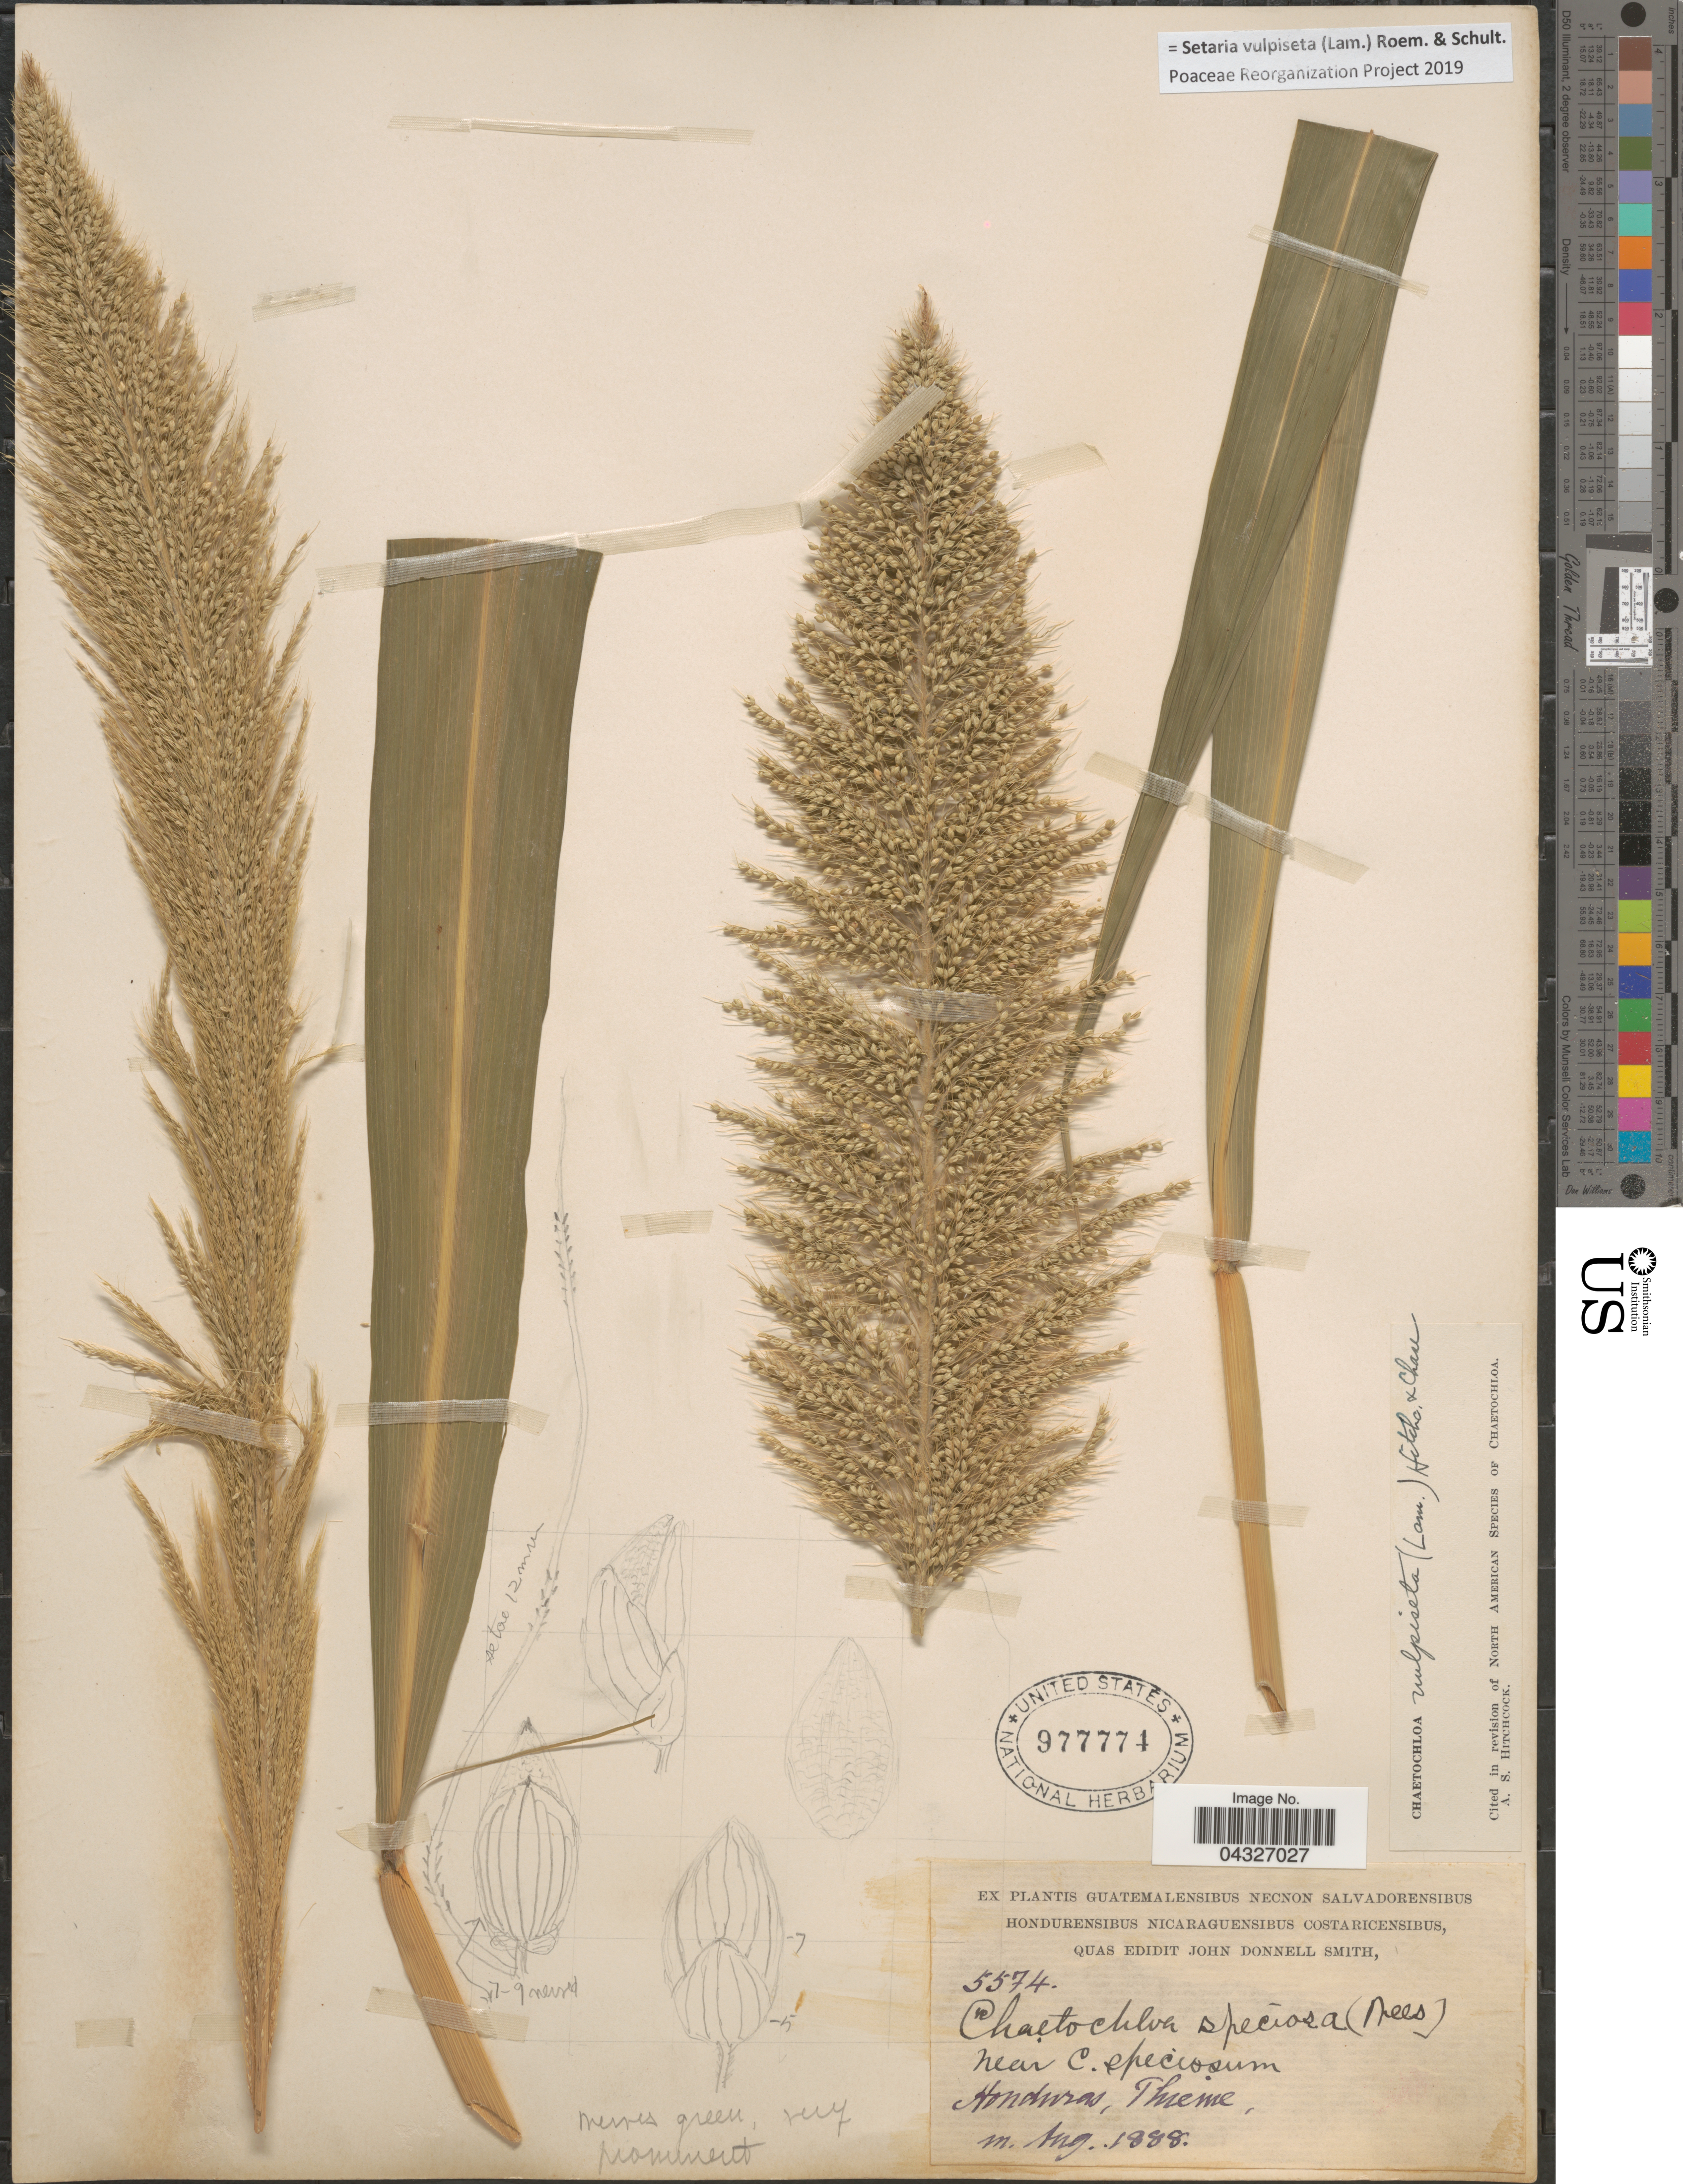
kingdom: Plantae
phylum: Tracheophyta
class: Liliopsida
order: Poales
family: Poaceae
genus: Setaria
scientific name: Setaria vulpiseta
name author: (Lam.) Roem. & Schult.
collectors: Thieme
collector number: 5574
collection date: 1888-08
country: Honduras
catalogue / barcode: US 977774